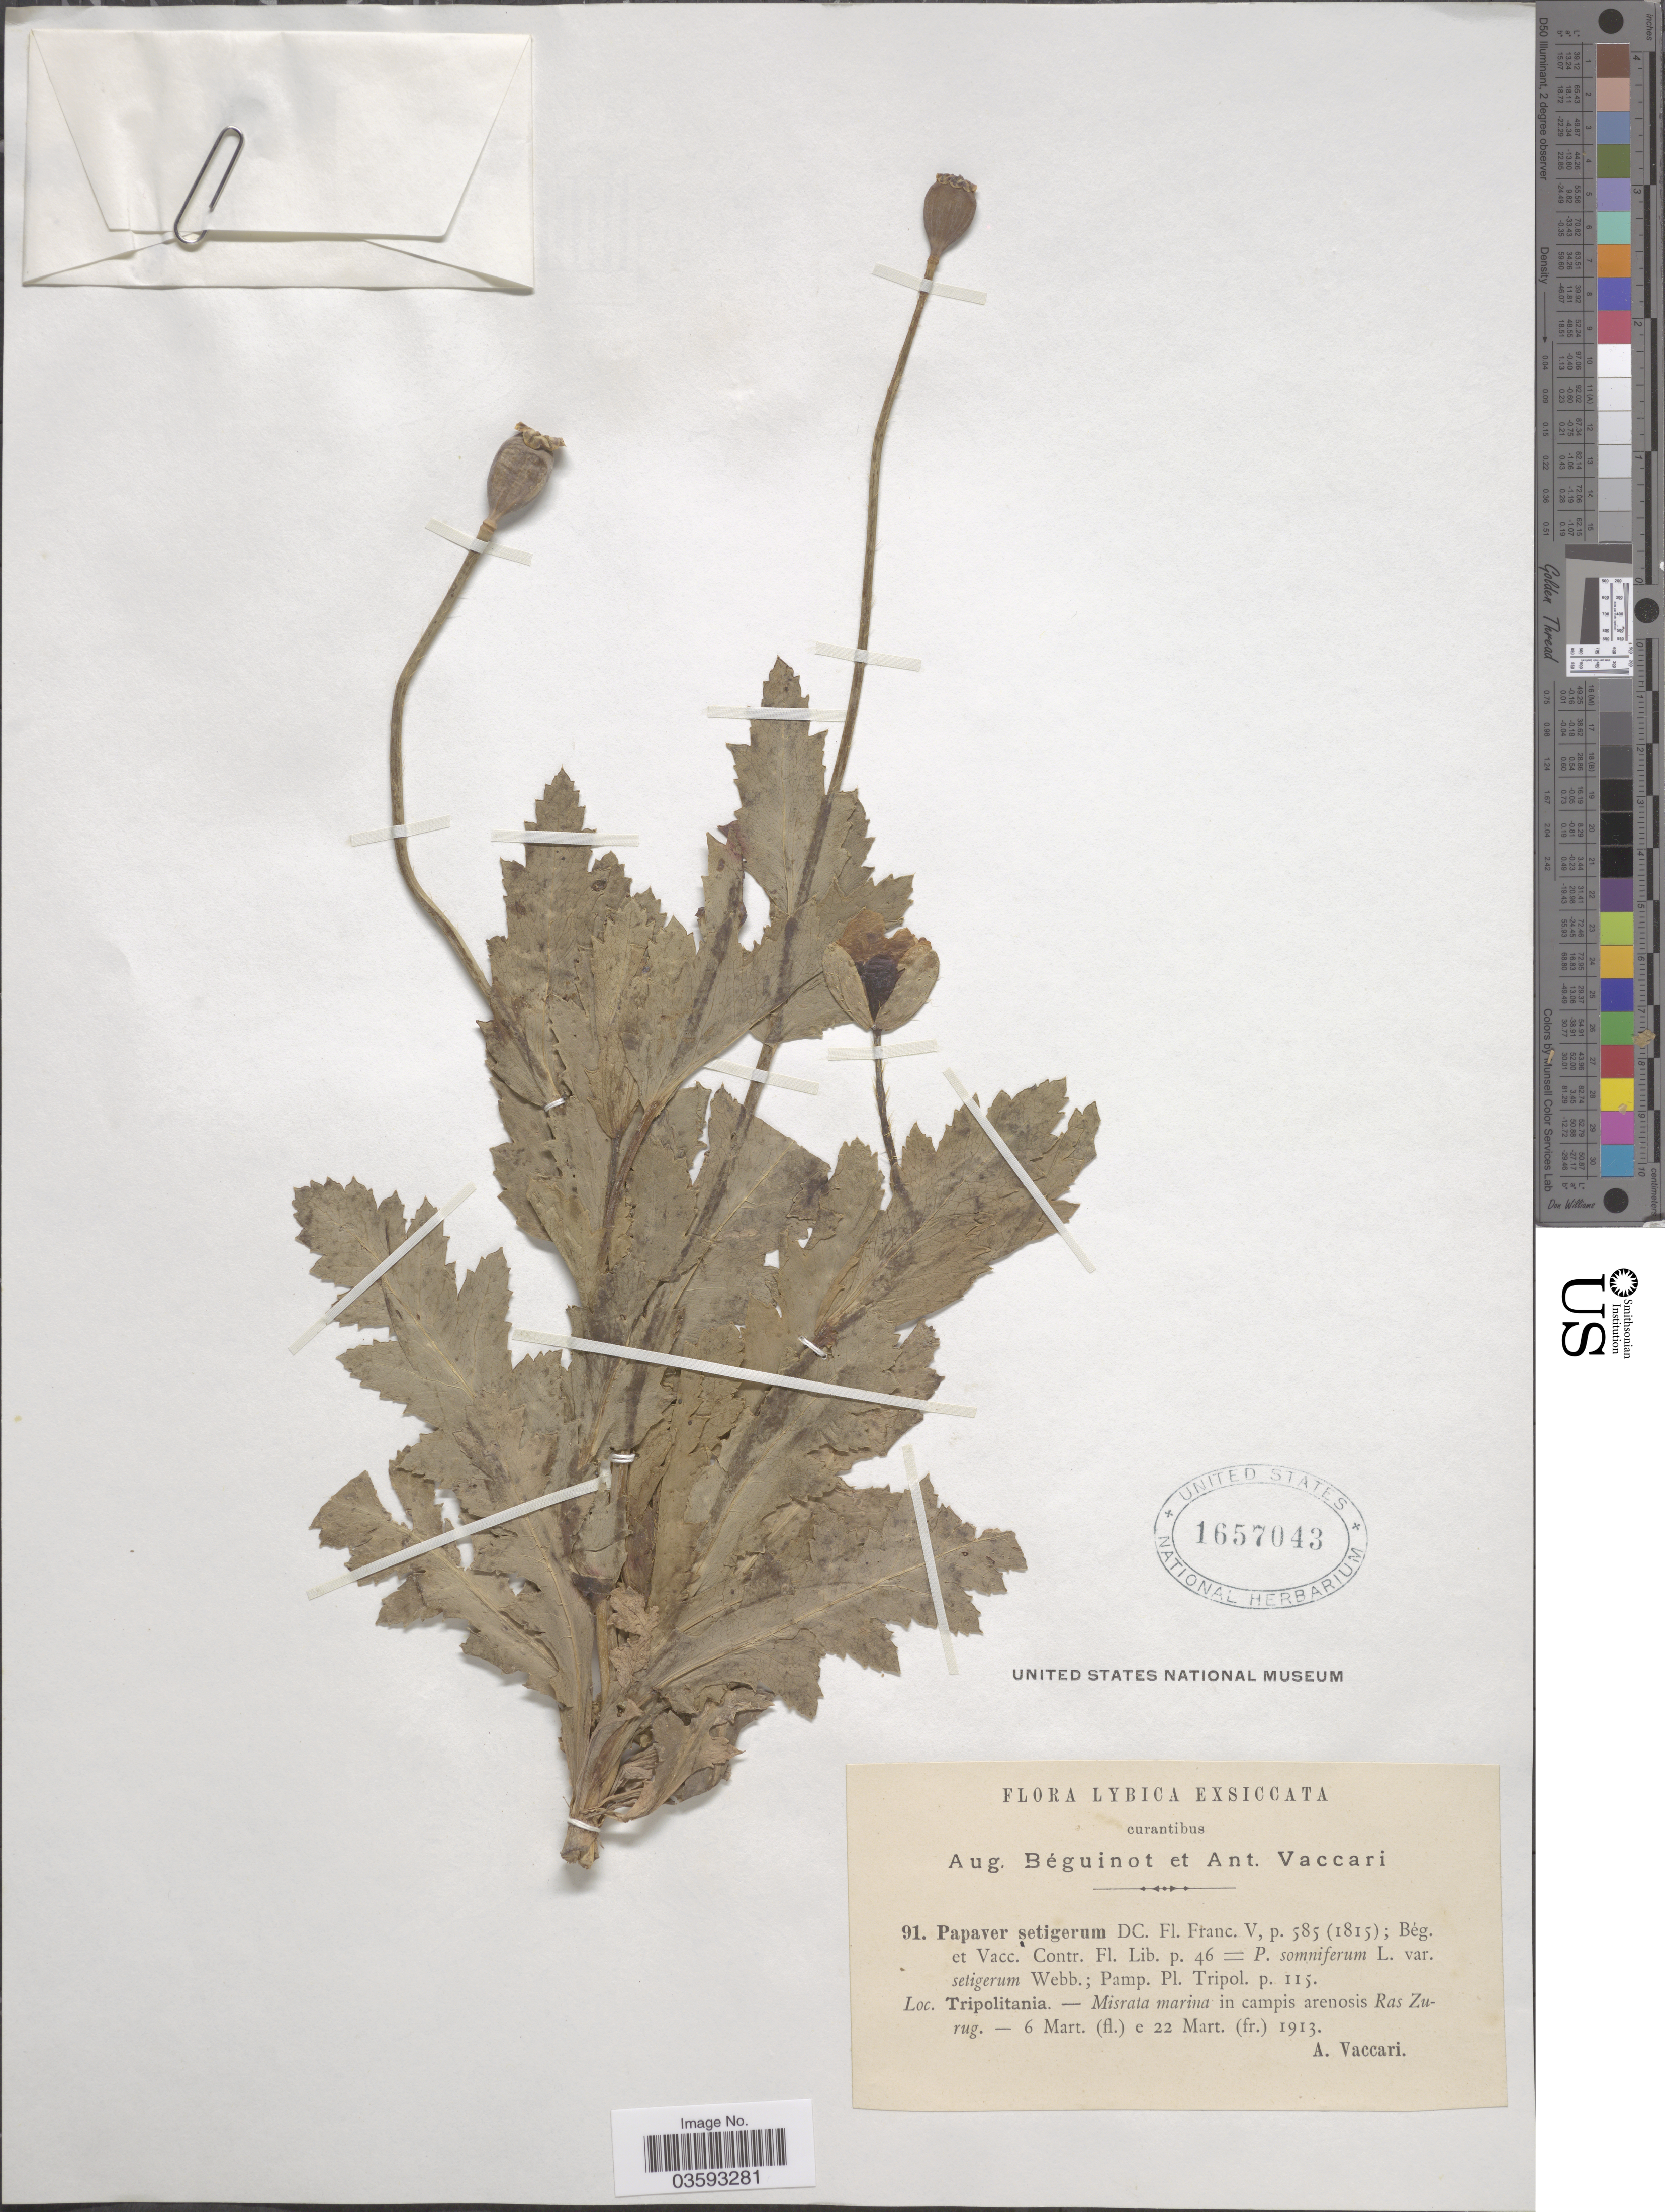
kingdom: Plantae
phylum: Tracheophyta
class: Magnoliopsida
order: Ranunculales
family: Papaveraceae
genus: Papaver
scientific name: Papaver setigerum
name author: DC.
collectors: A. Vaccari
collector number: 91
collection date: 1913-03-06/1913-03-22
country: Libya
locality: Lybica. Tripolitana. - Misrata marina in campis arenosis Ras Zurug.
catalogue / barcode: US 1657043